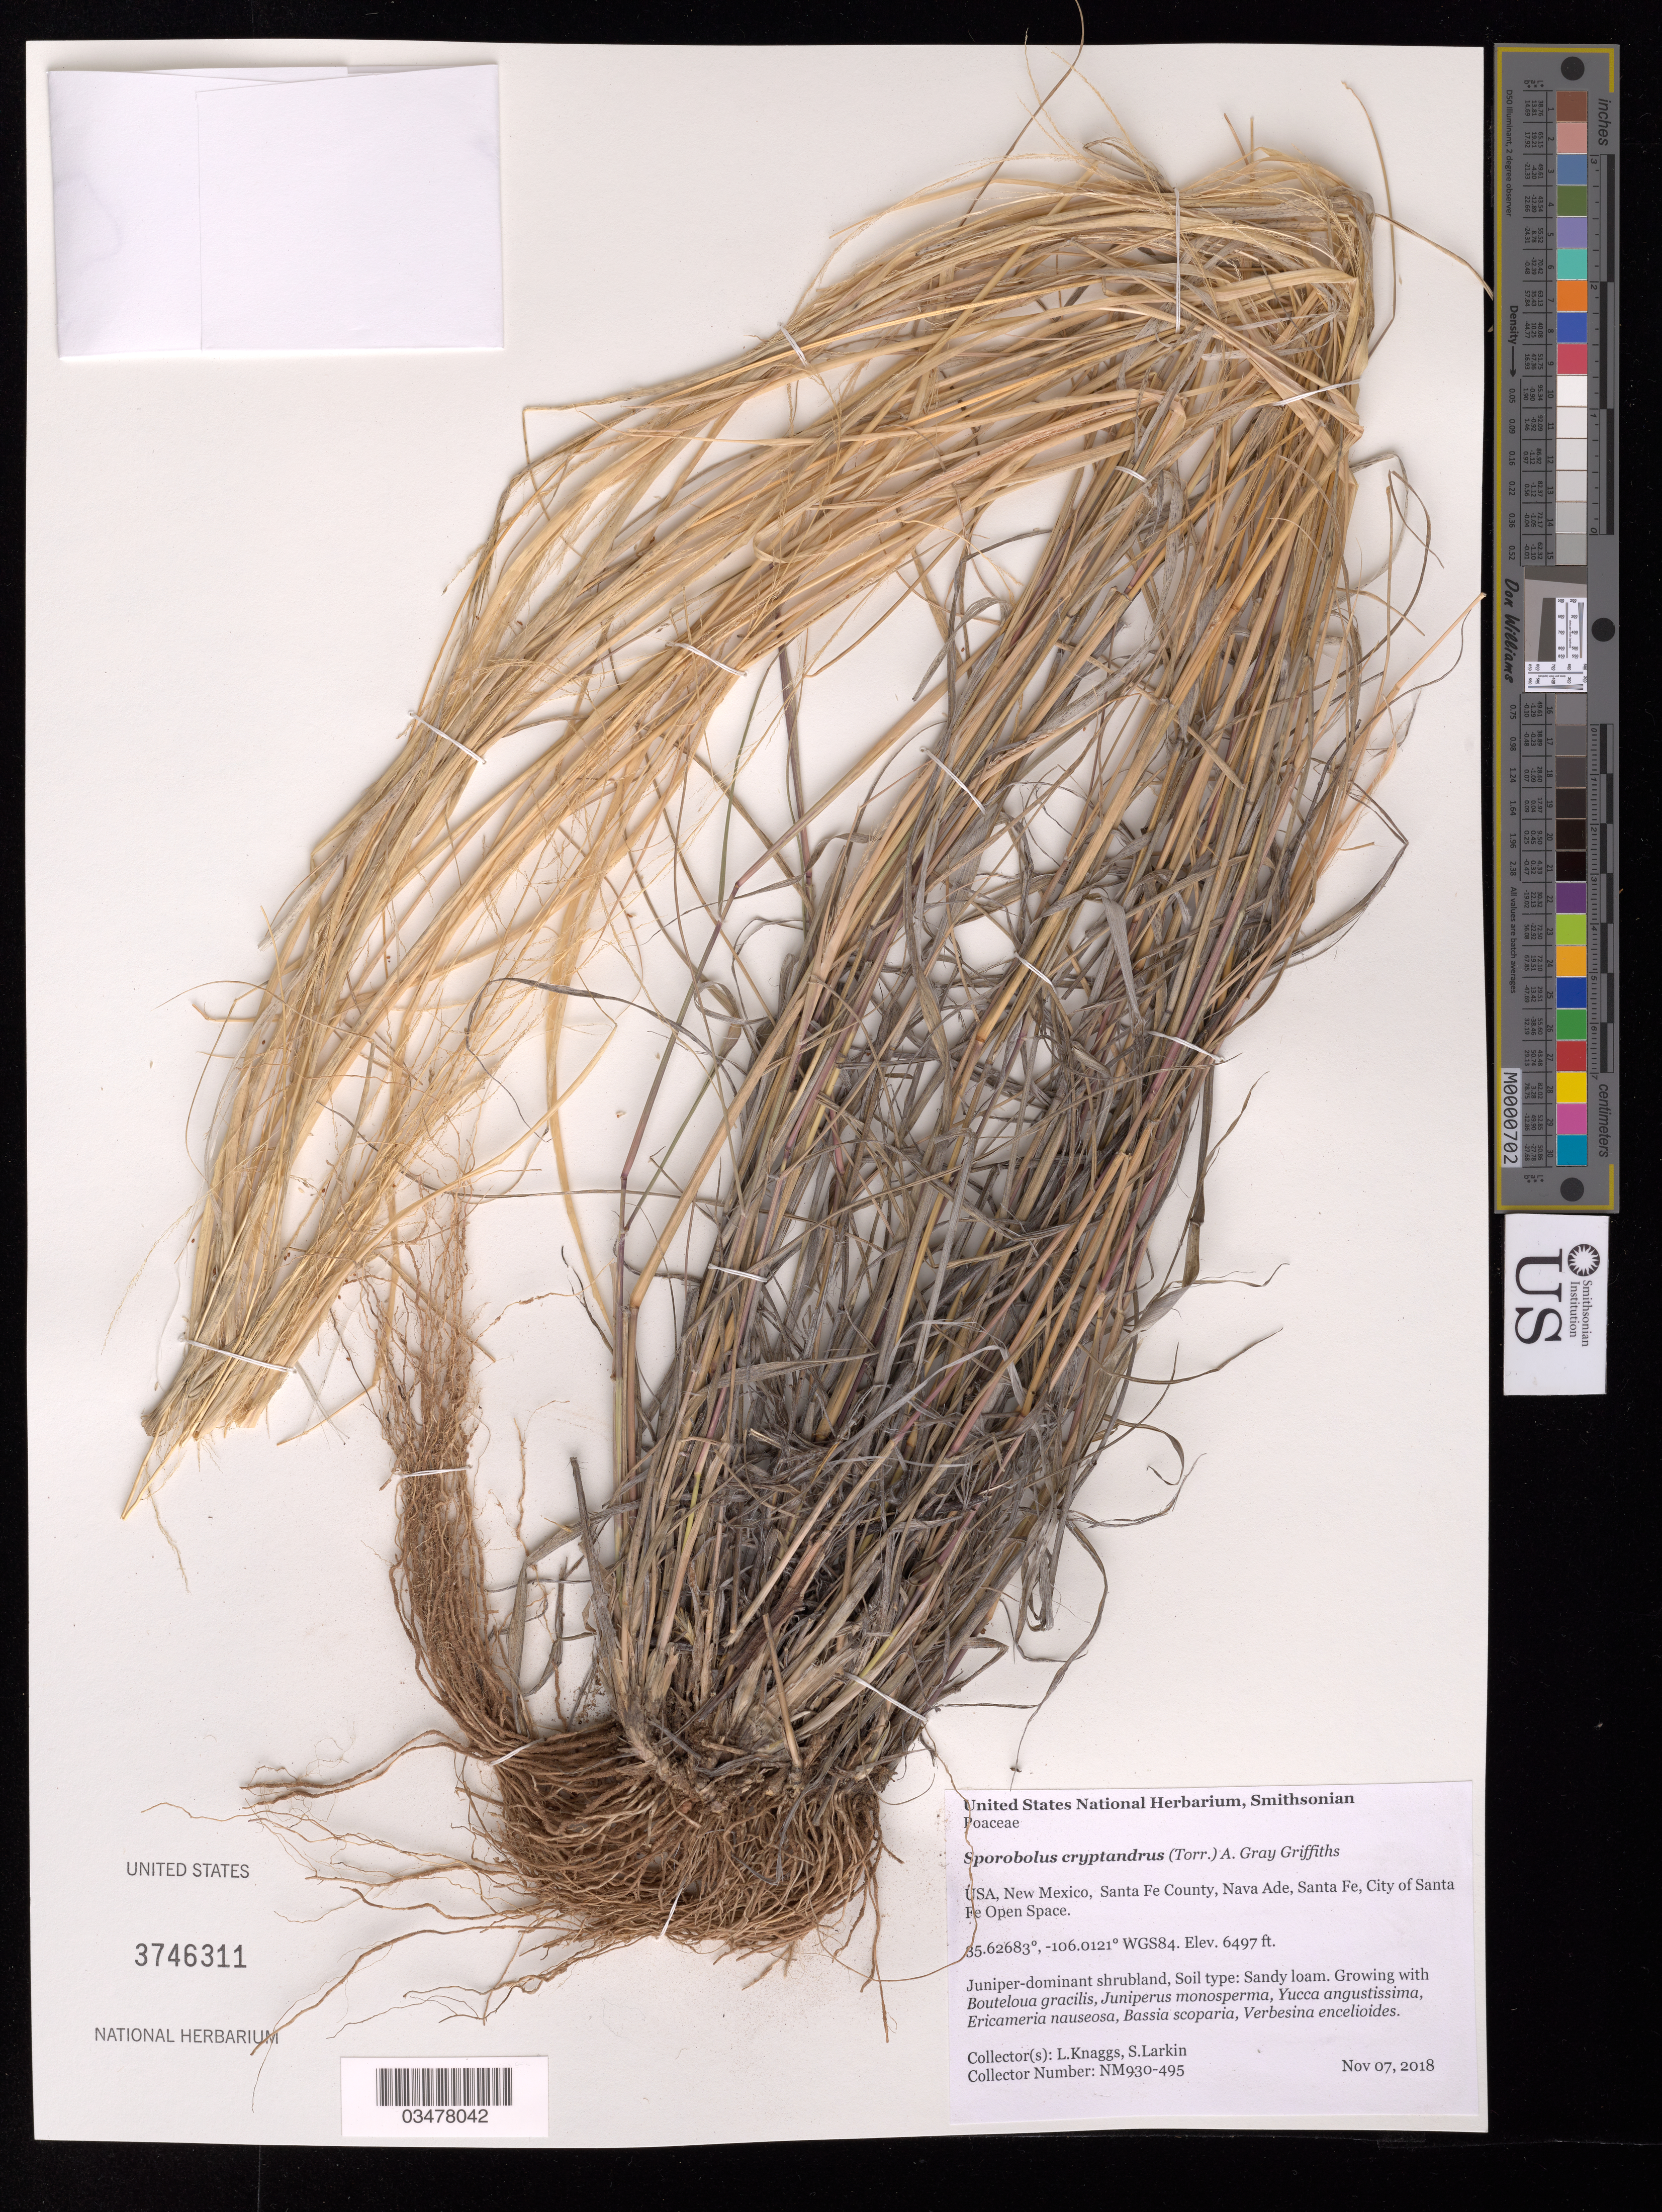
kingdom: Plantae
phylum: Tracheophyta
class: Liliopsida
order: Poales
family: Poaceae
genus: Sporobolus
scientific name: Sporobolus cryptandrus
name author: (Torr.) A. Gray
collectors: S. Larkin & L. Knaggs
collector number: NM930-495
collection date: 2018-11-07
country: United States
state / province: New Mexico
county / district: Santa Fe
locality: Santa Fe, Nava Ade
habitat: Sandy loam. Juniper-dominant shrubland. With Bouteloua gracilis, Bassia scoparia, Yucca angustissima, etc.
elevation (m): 1980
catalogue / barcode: US 3746311